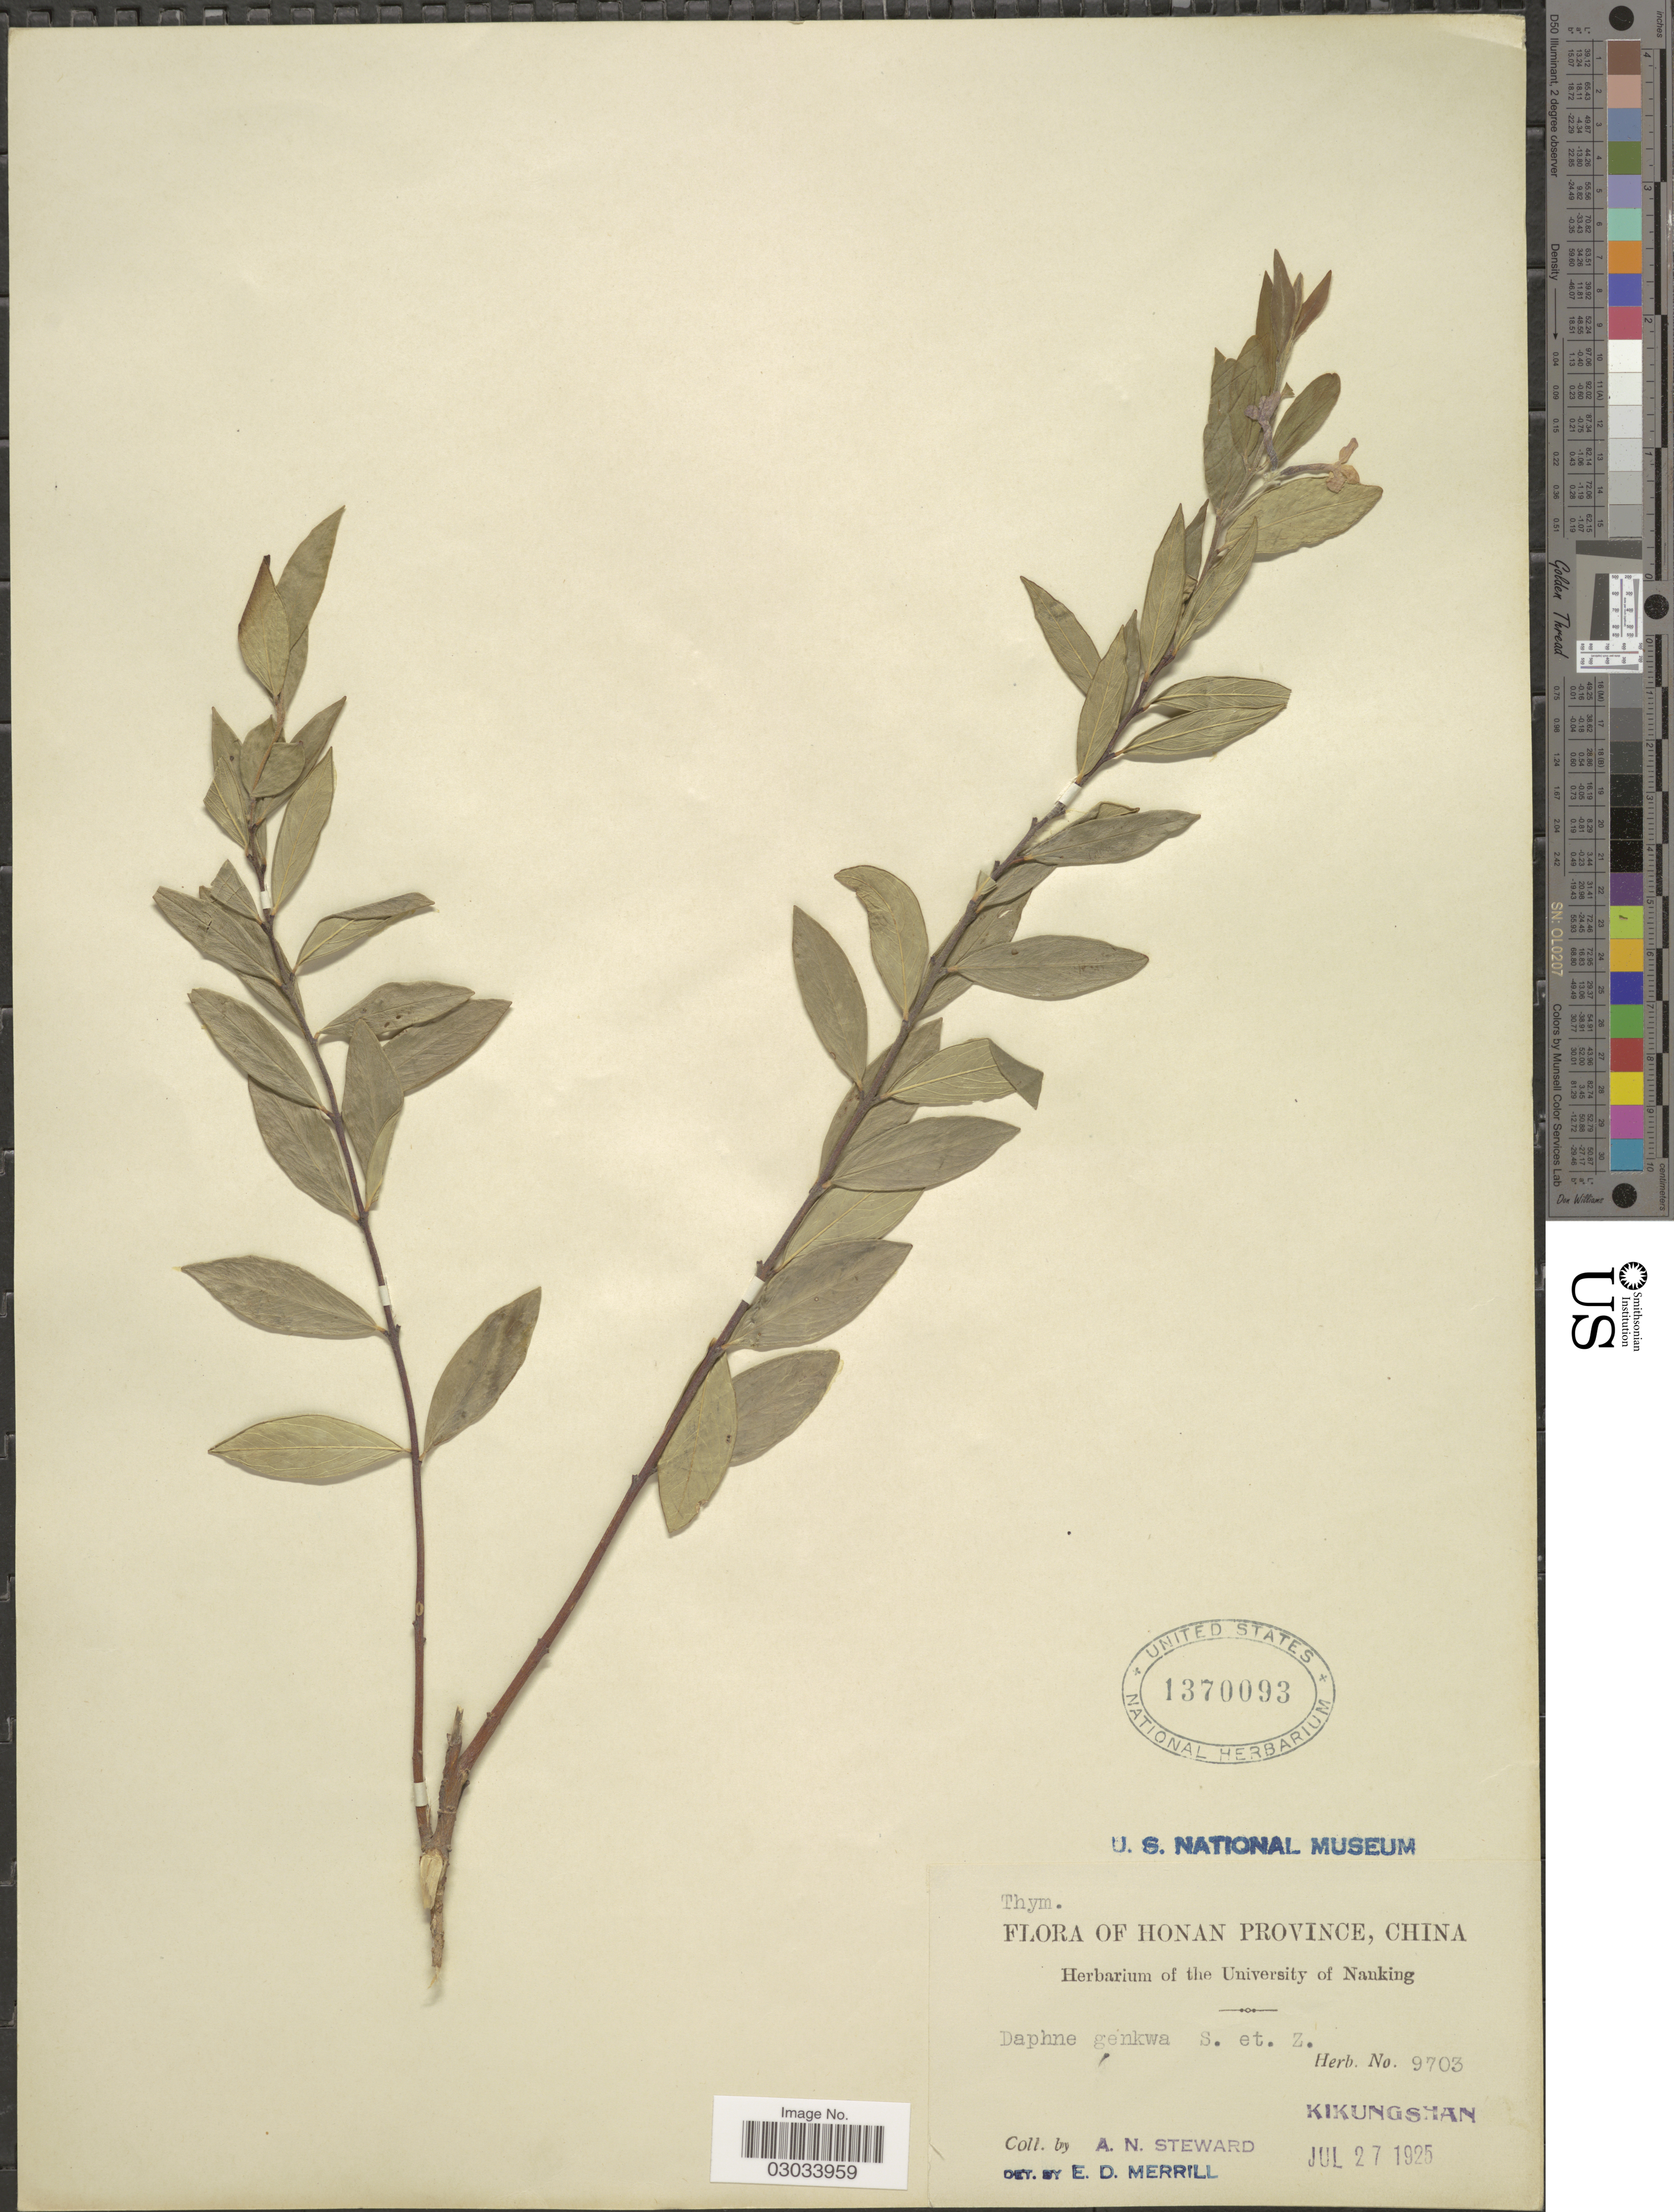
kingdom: Plantae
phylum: Tracheophyta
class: Magnoliopsida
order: Malvales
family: Thymelaeaceae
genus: Daphne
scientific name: Daphne genkwa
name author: Siebold & Zucc.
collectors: A. N. Steward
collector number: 9703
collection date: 1925-07-27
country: China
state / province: Henan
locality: Honan Province. Kikungshan.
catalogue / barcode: US 1370093